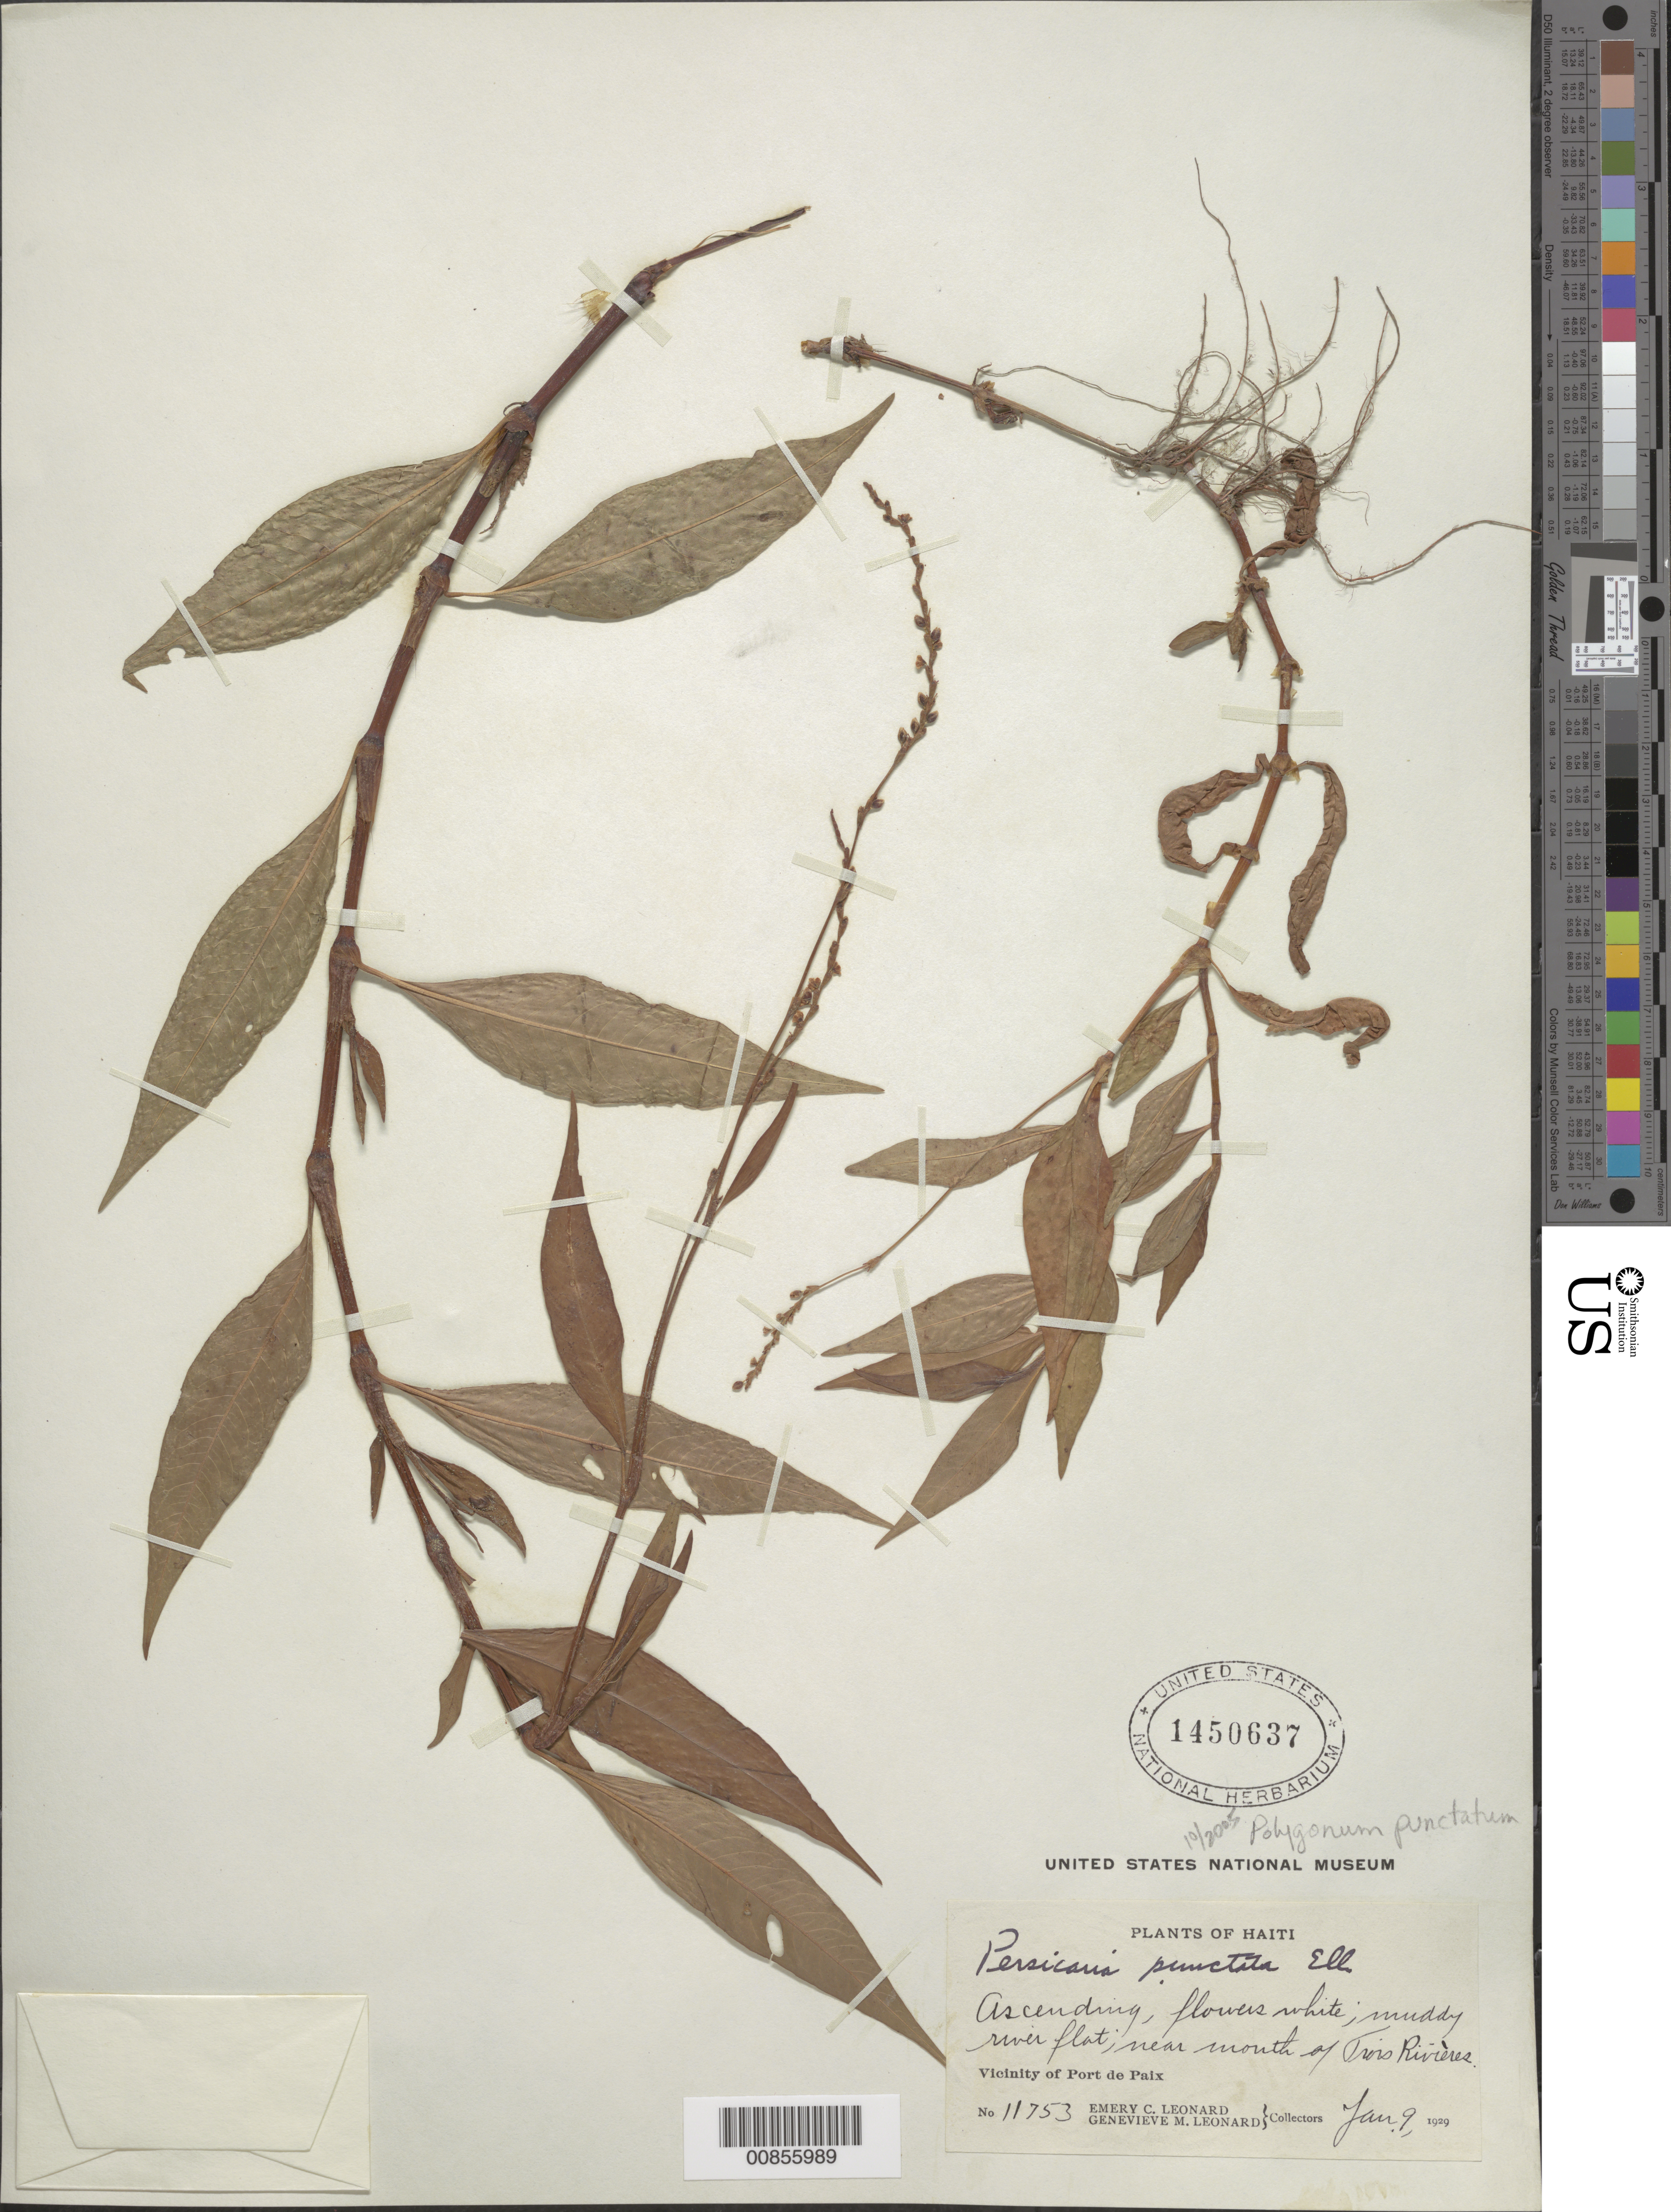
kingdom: Plantae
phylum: Tracheophyta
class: Magnoliopsida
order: Caryophyllales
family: Polygonaceae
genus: Polygonum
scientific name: Polygonum punctatum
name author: Elliott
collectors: E. C. Leonard & G. M. Leonard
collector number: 11753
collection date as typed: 09 Jan 1929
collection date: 1929-01-09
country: Haiti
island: Hispaniola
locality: Vicinity of Port-de-Paix. Near mouth of Trois Rivières.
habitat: Muddy river flat.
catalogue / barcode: US 1450637